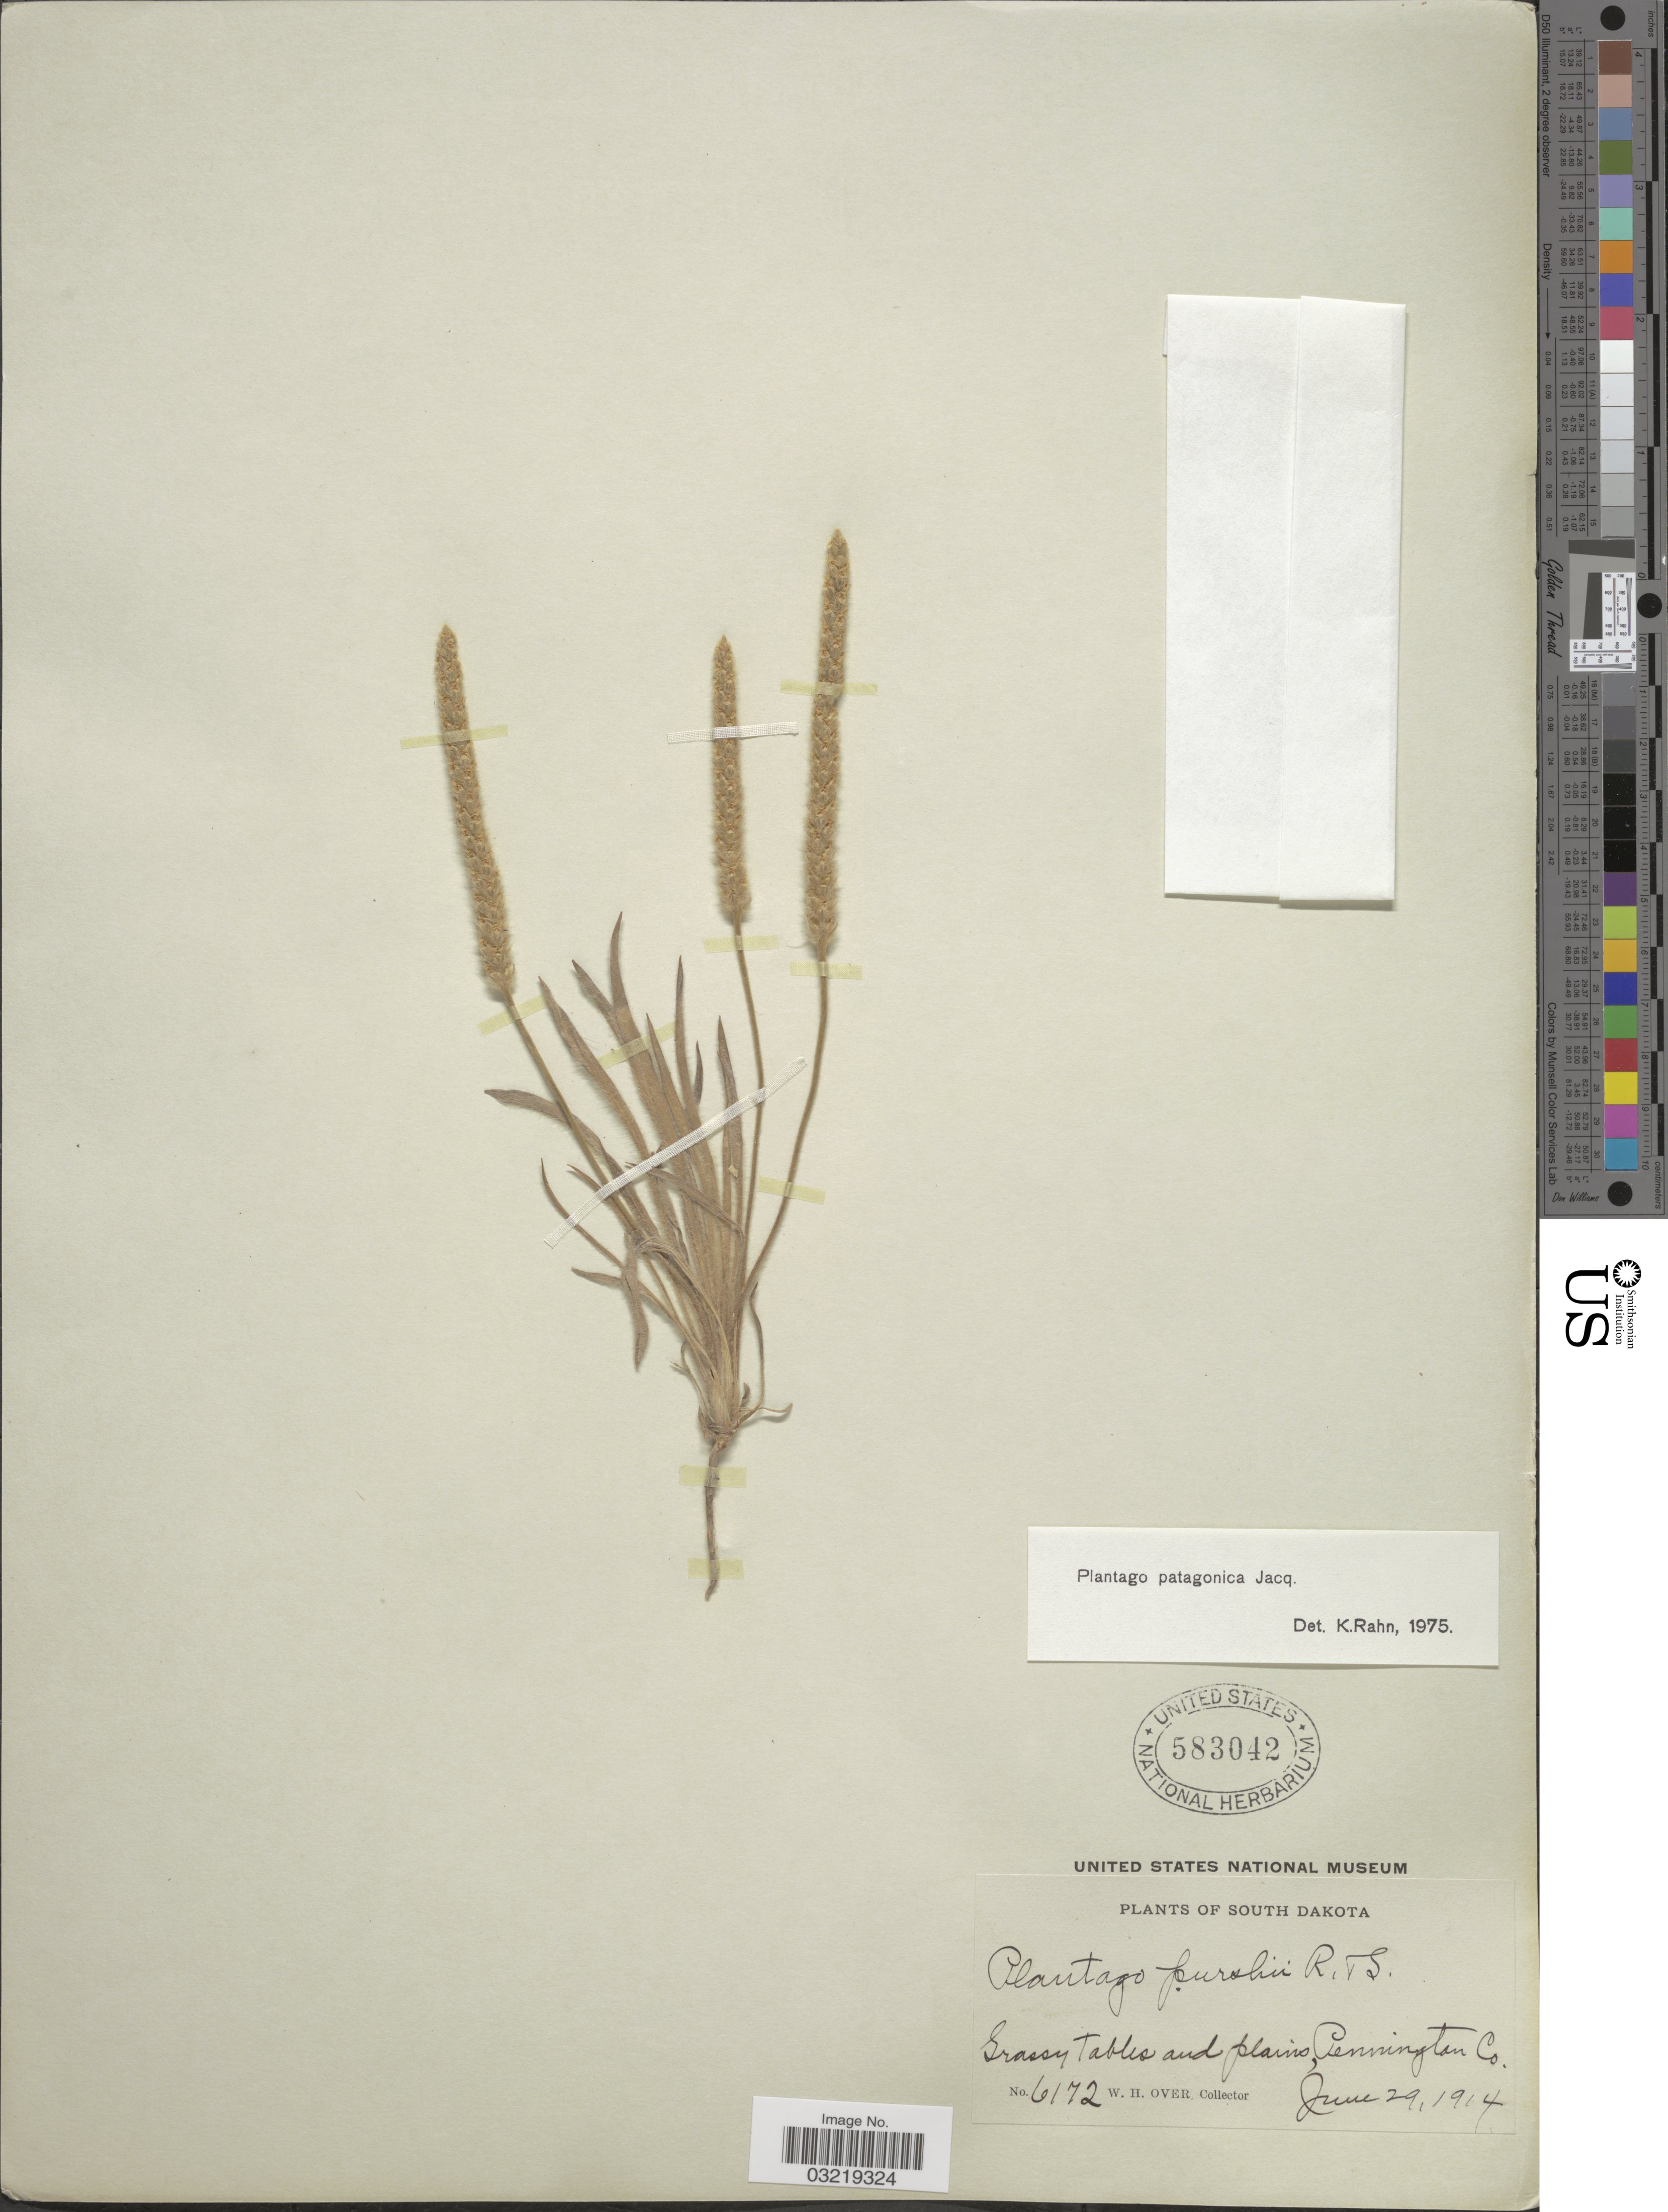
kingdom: Plantae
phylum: Tracheophyta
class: Magnoliopsida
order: Lamiales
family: Plantaginaceae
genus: Plantago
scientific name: Plantago patagonica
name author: Jacq.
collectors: W. Over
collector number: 6172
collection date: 1914-06-29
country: United States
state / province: South Dakota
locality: Grassy Tables and plains, Pennington Co.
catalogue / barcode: US 583042